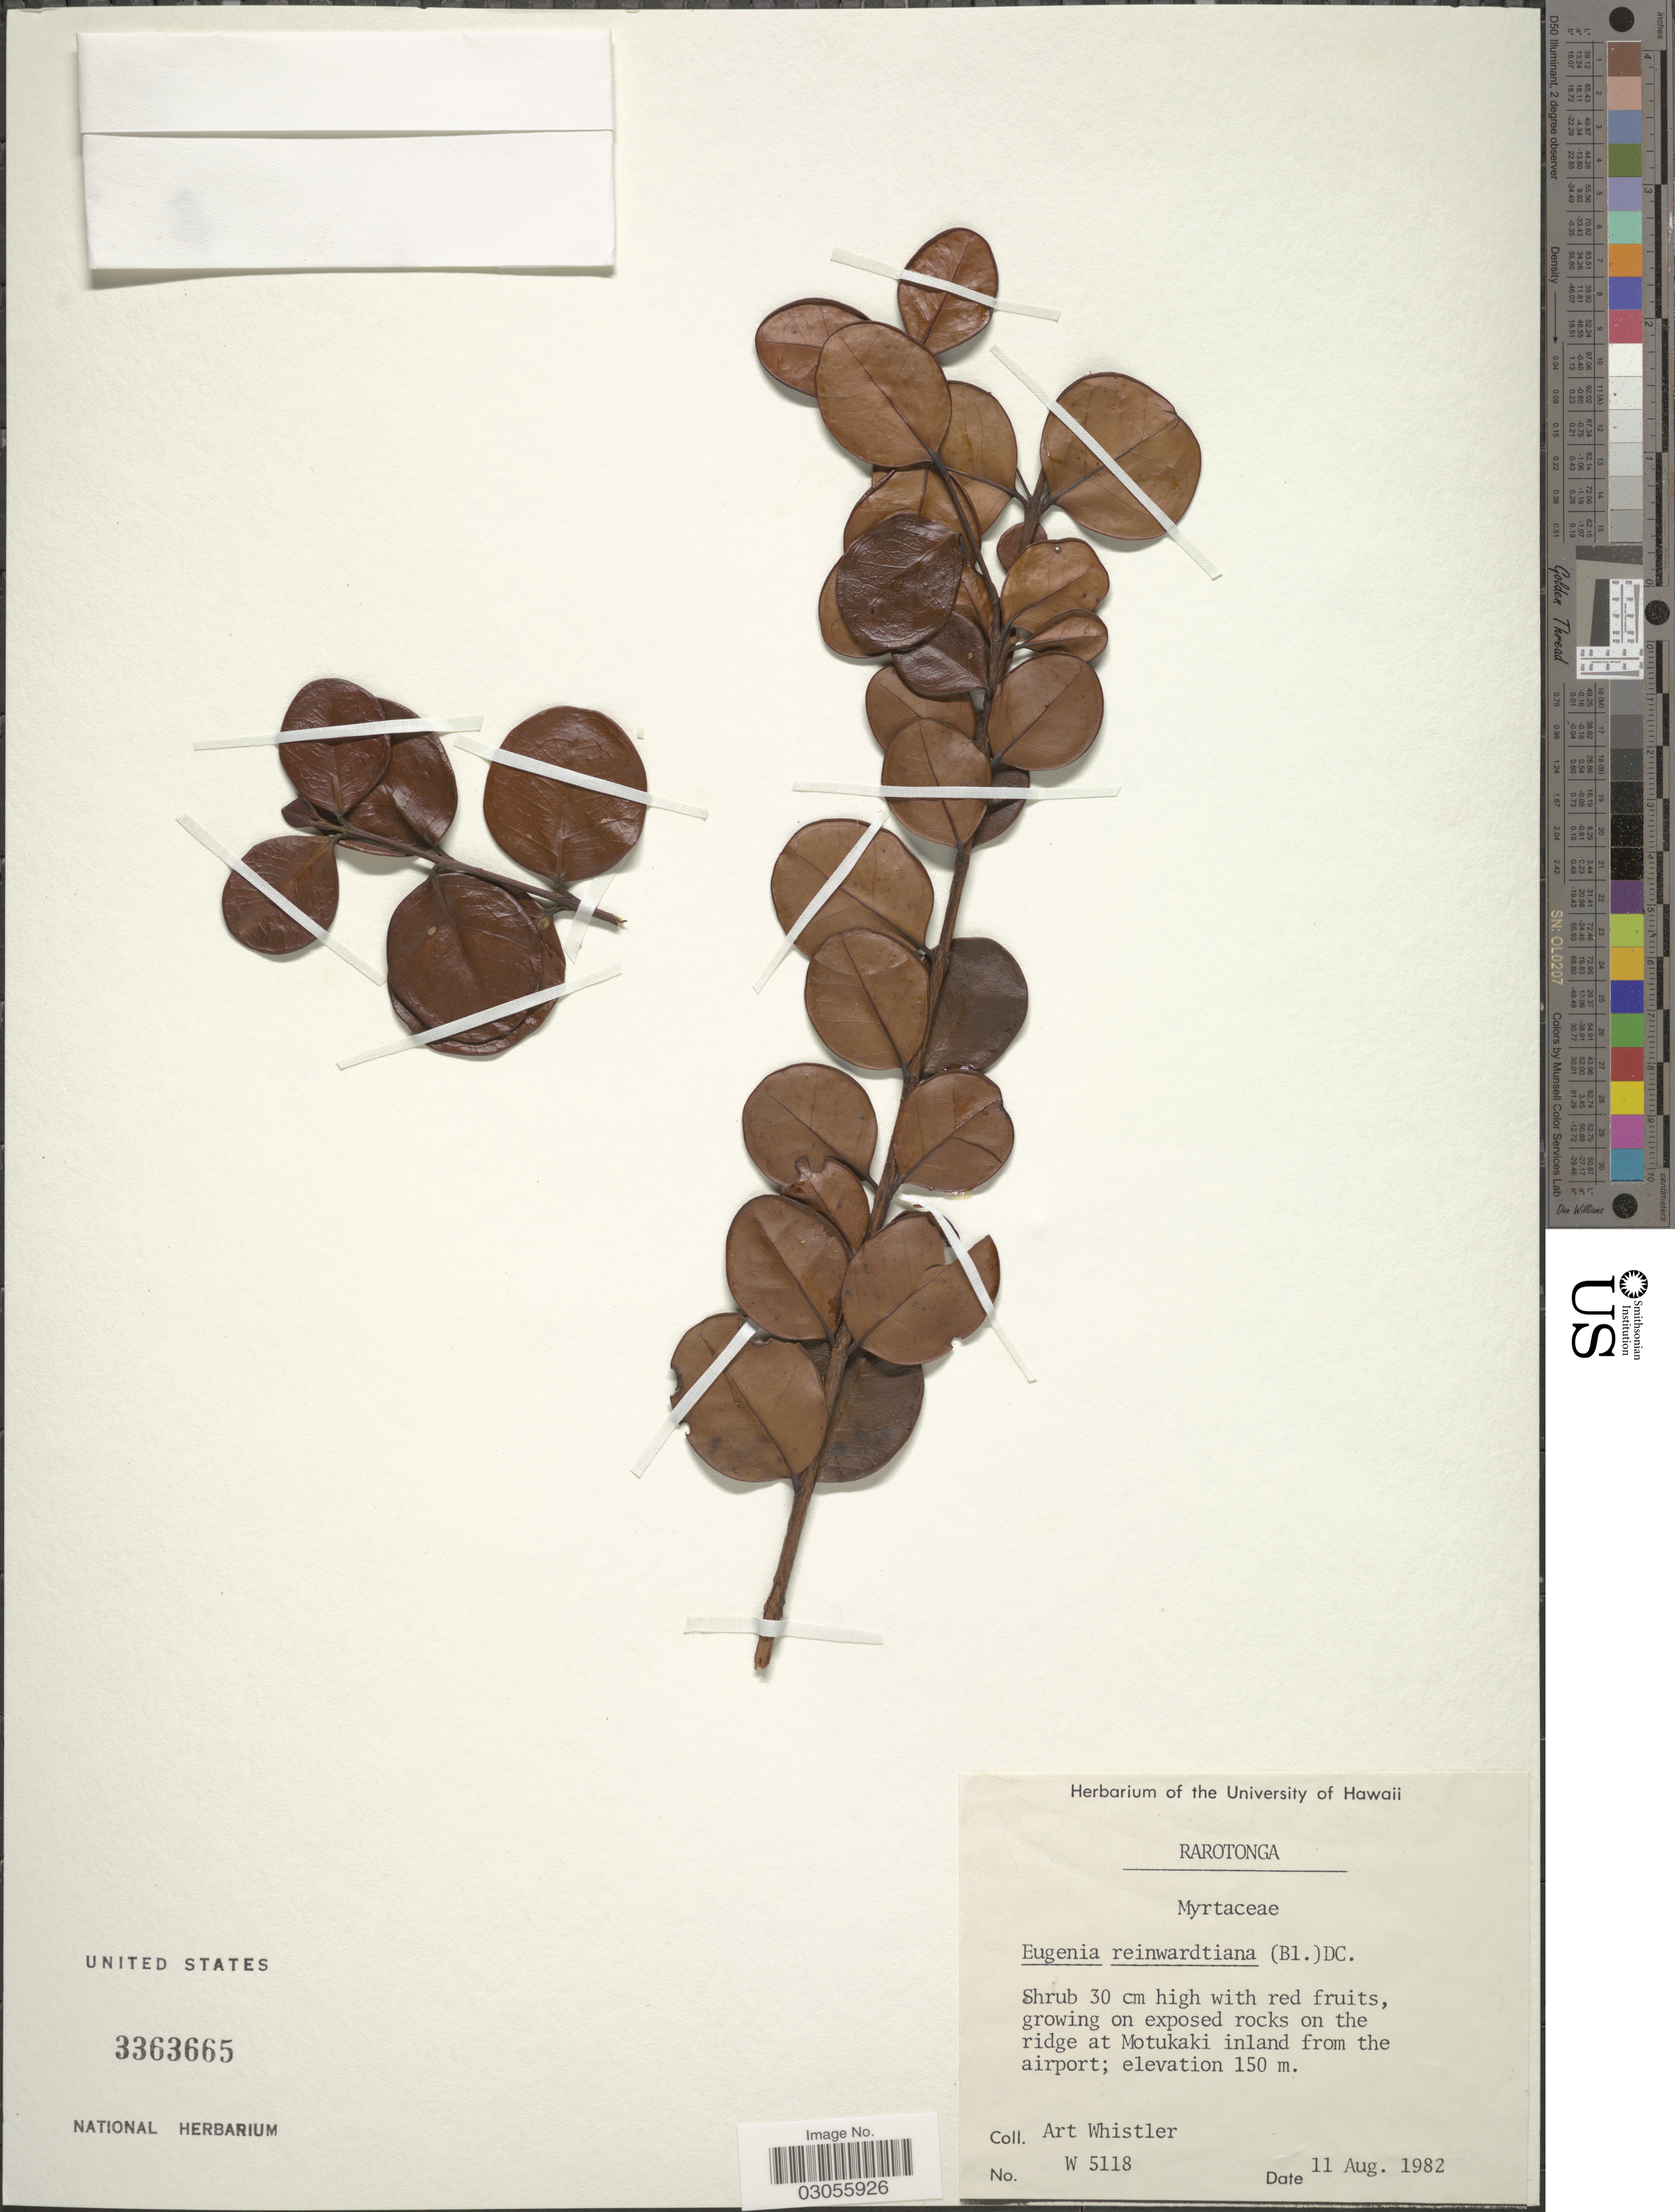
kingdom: Plantae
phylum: Tracheophyta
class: Magnoliopsida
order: Myrtales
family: Myrtaceae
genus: Eugenia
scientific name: Eugenia reinwardtiana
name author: (Blume) DC.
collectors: A. Whistler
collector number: W5118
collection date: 1982-08-11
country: Cook Islands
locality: Rarotonga. On exposed rocks on the ridge at Motukaki inland from the airport.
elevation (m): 150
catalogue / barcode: US 3363665